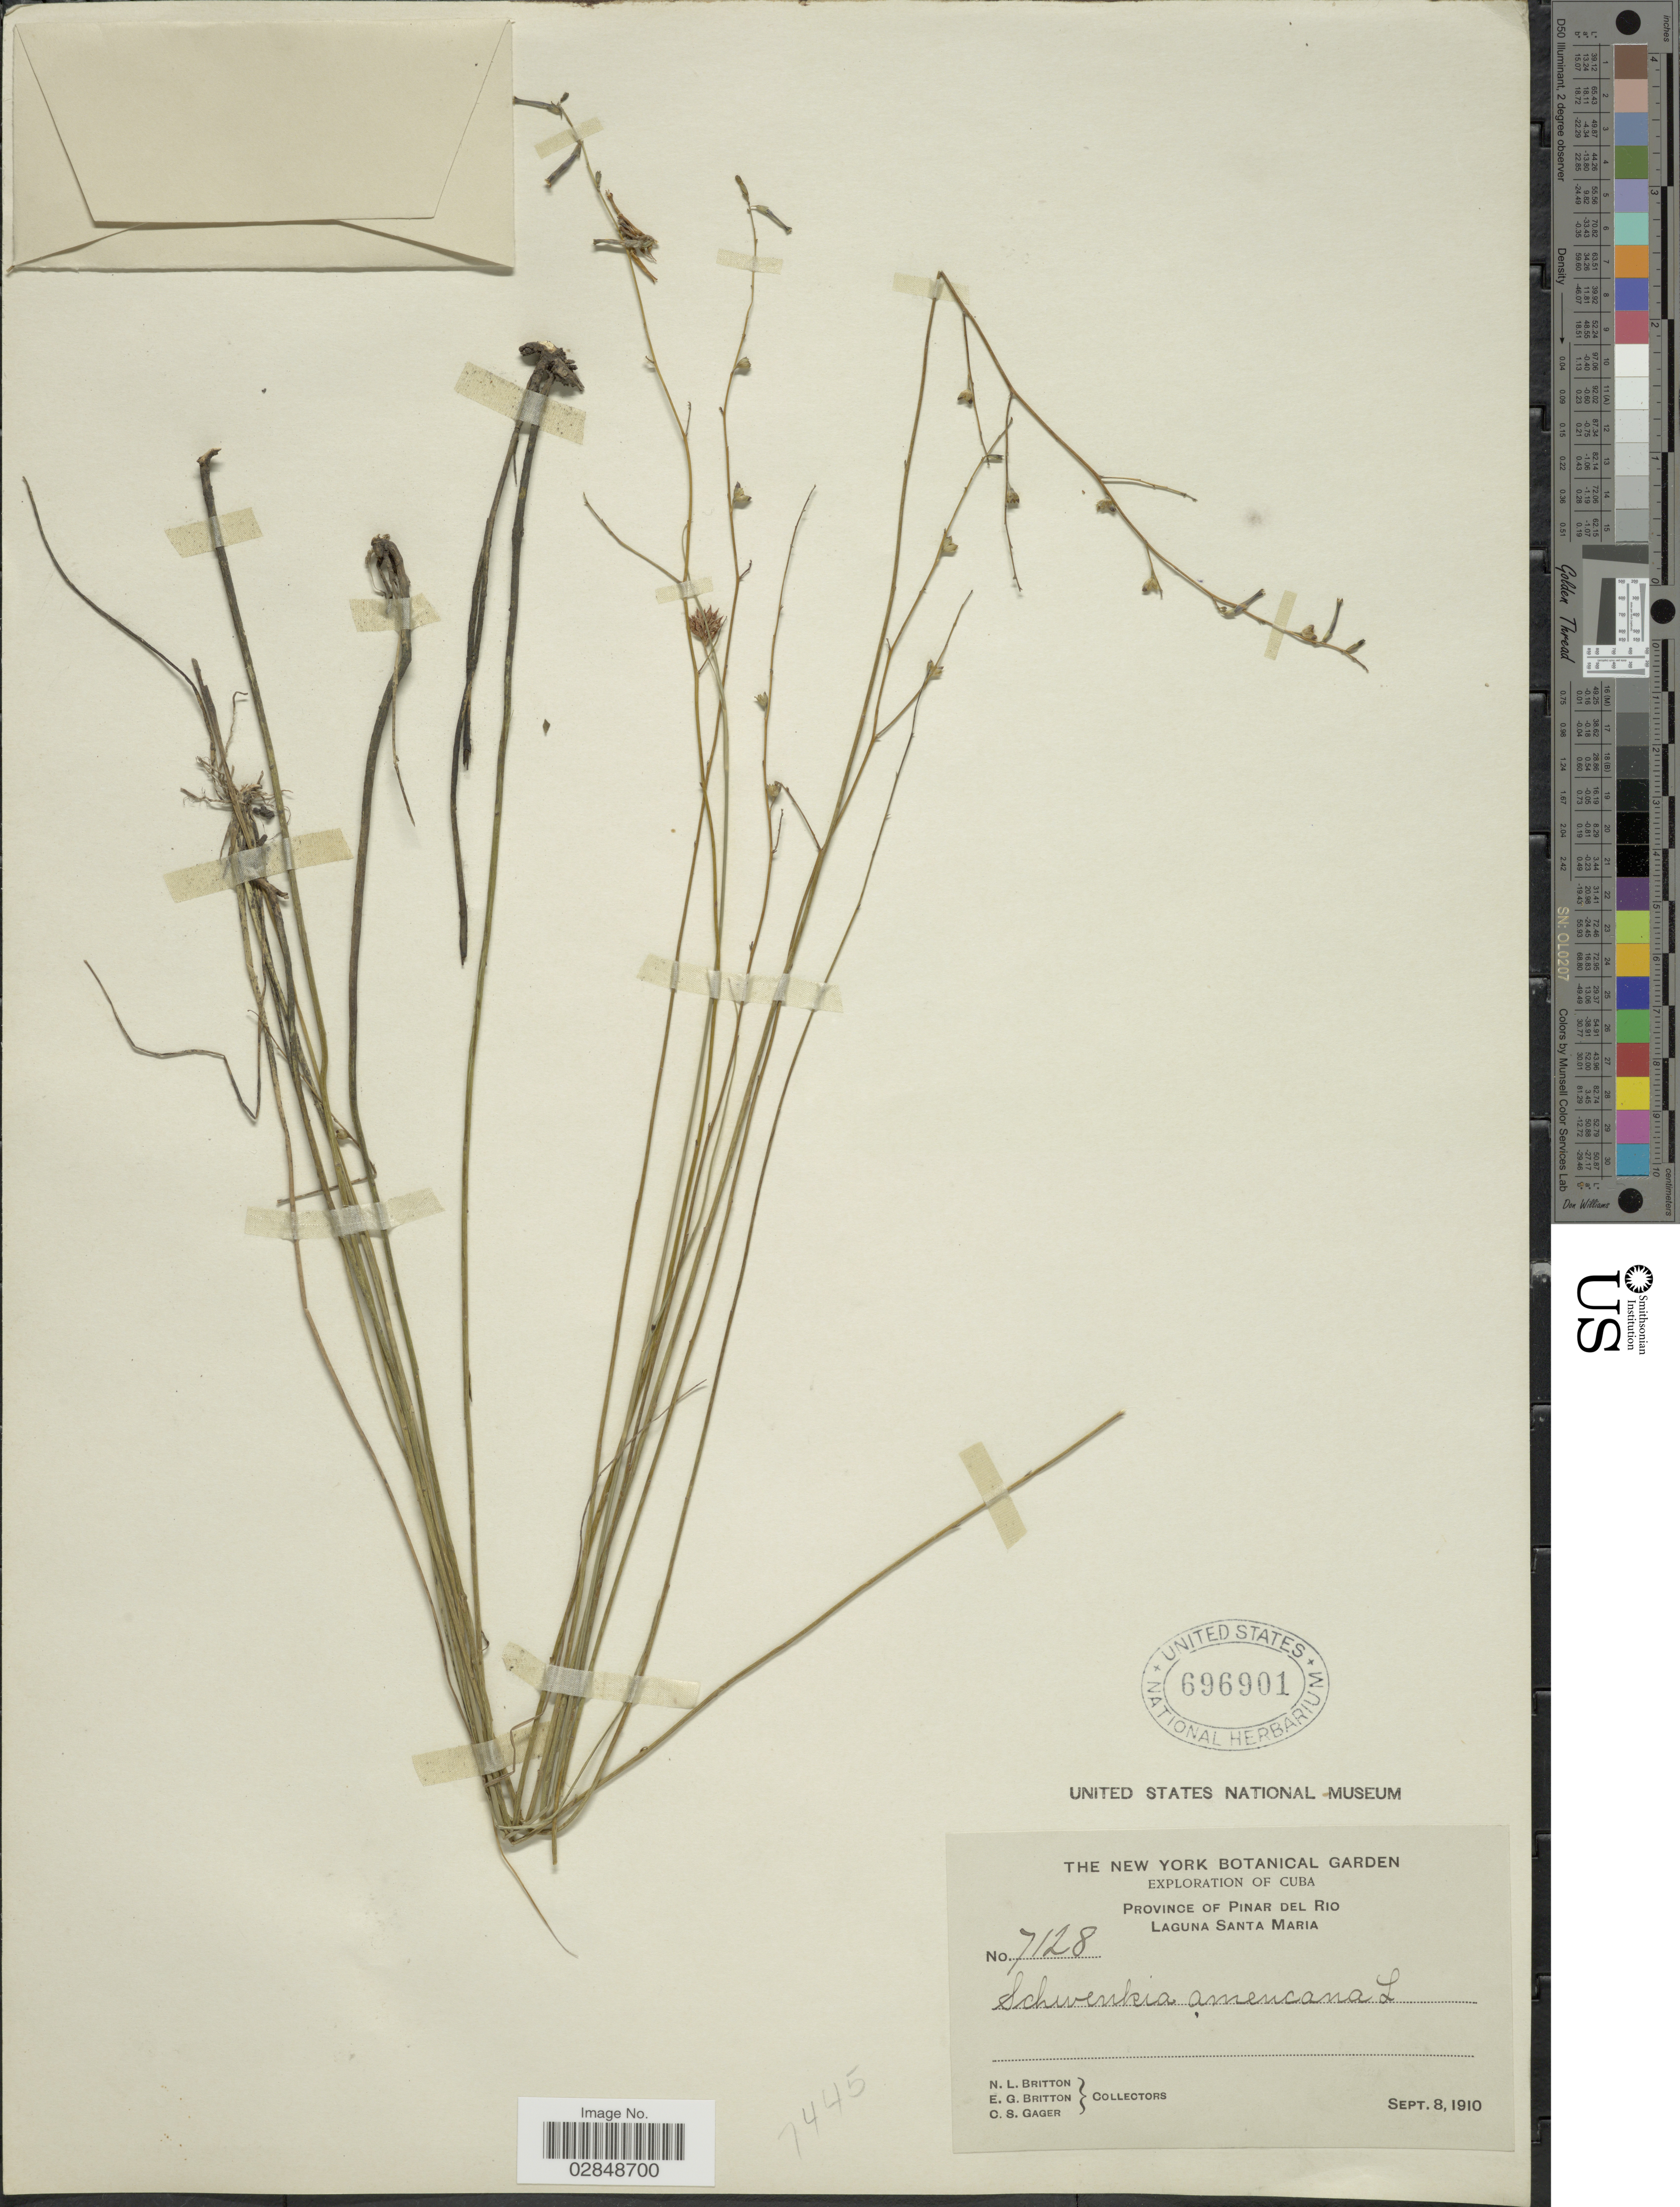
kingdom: Plantae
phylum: Tracheophyta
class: Magnoliopsida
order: Solanales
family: Solanaceae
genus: Schwenckia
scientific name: Schwenckia americana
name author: L.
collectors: N. Britton, E. G. Britton & C. Gager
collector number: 7128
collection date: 1910-09-08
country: Cuba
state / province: Pinar del Río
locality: Laguna Santa Maria.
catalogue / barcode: US 696901